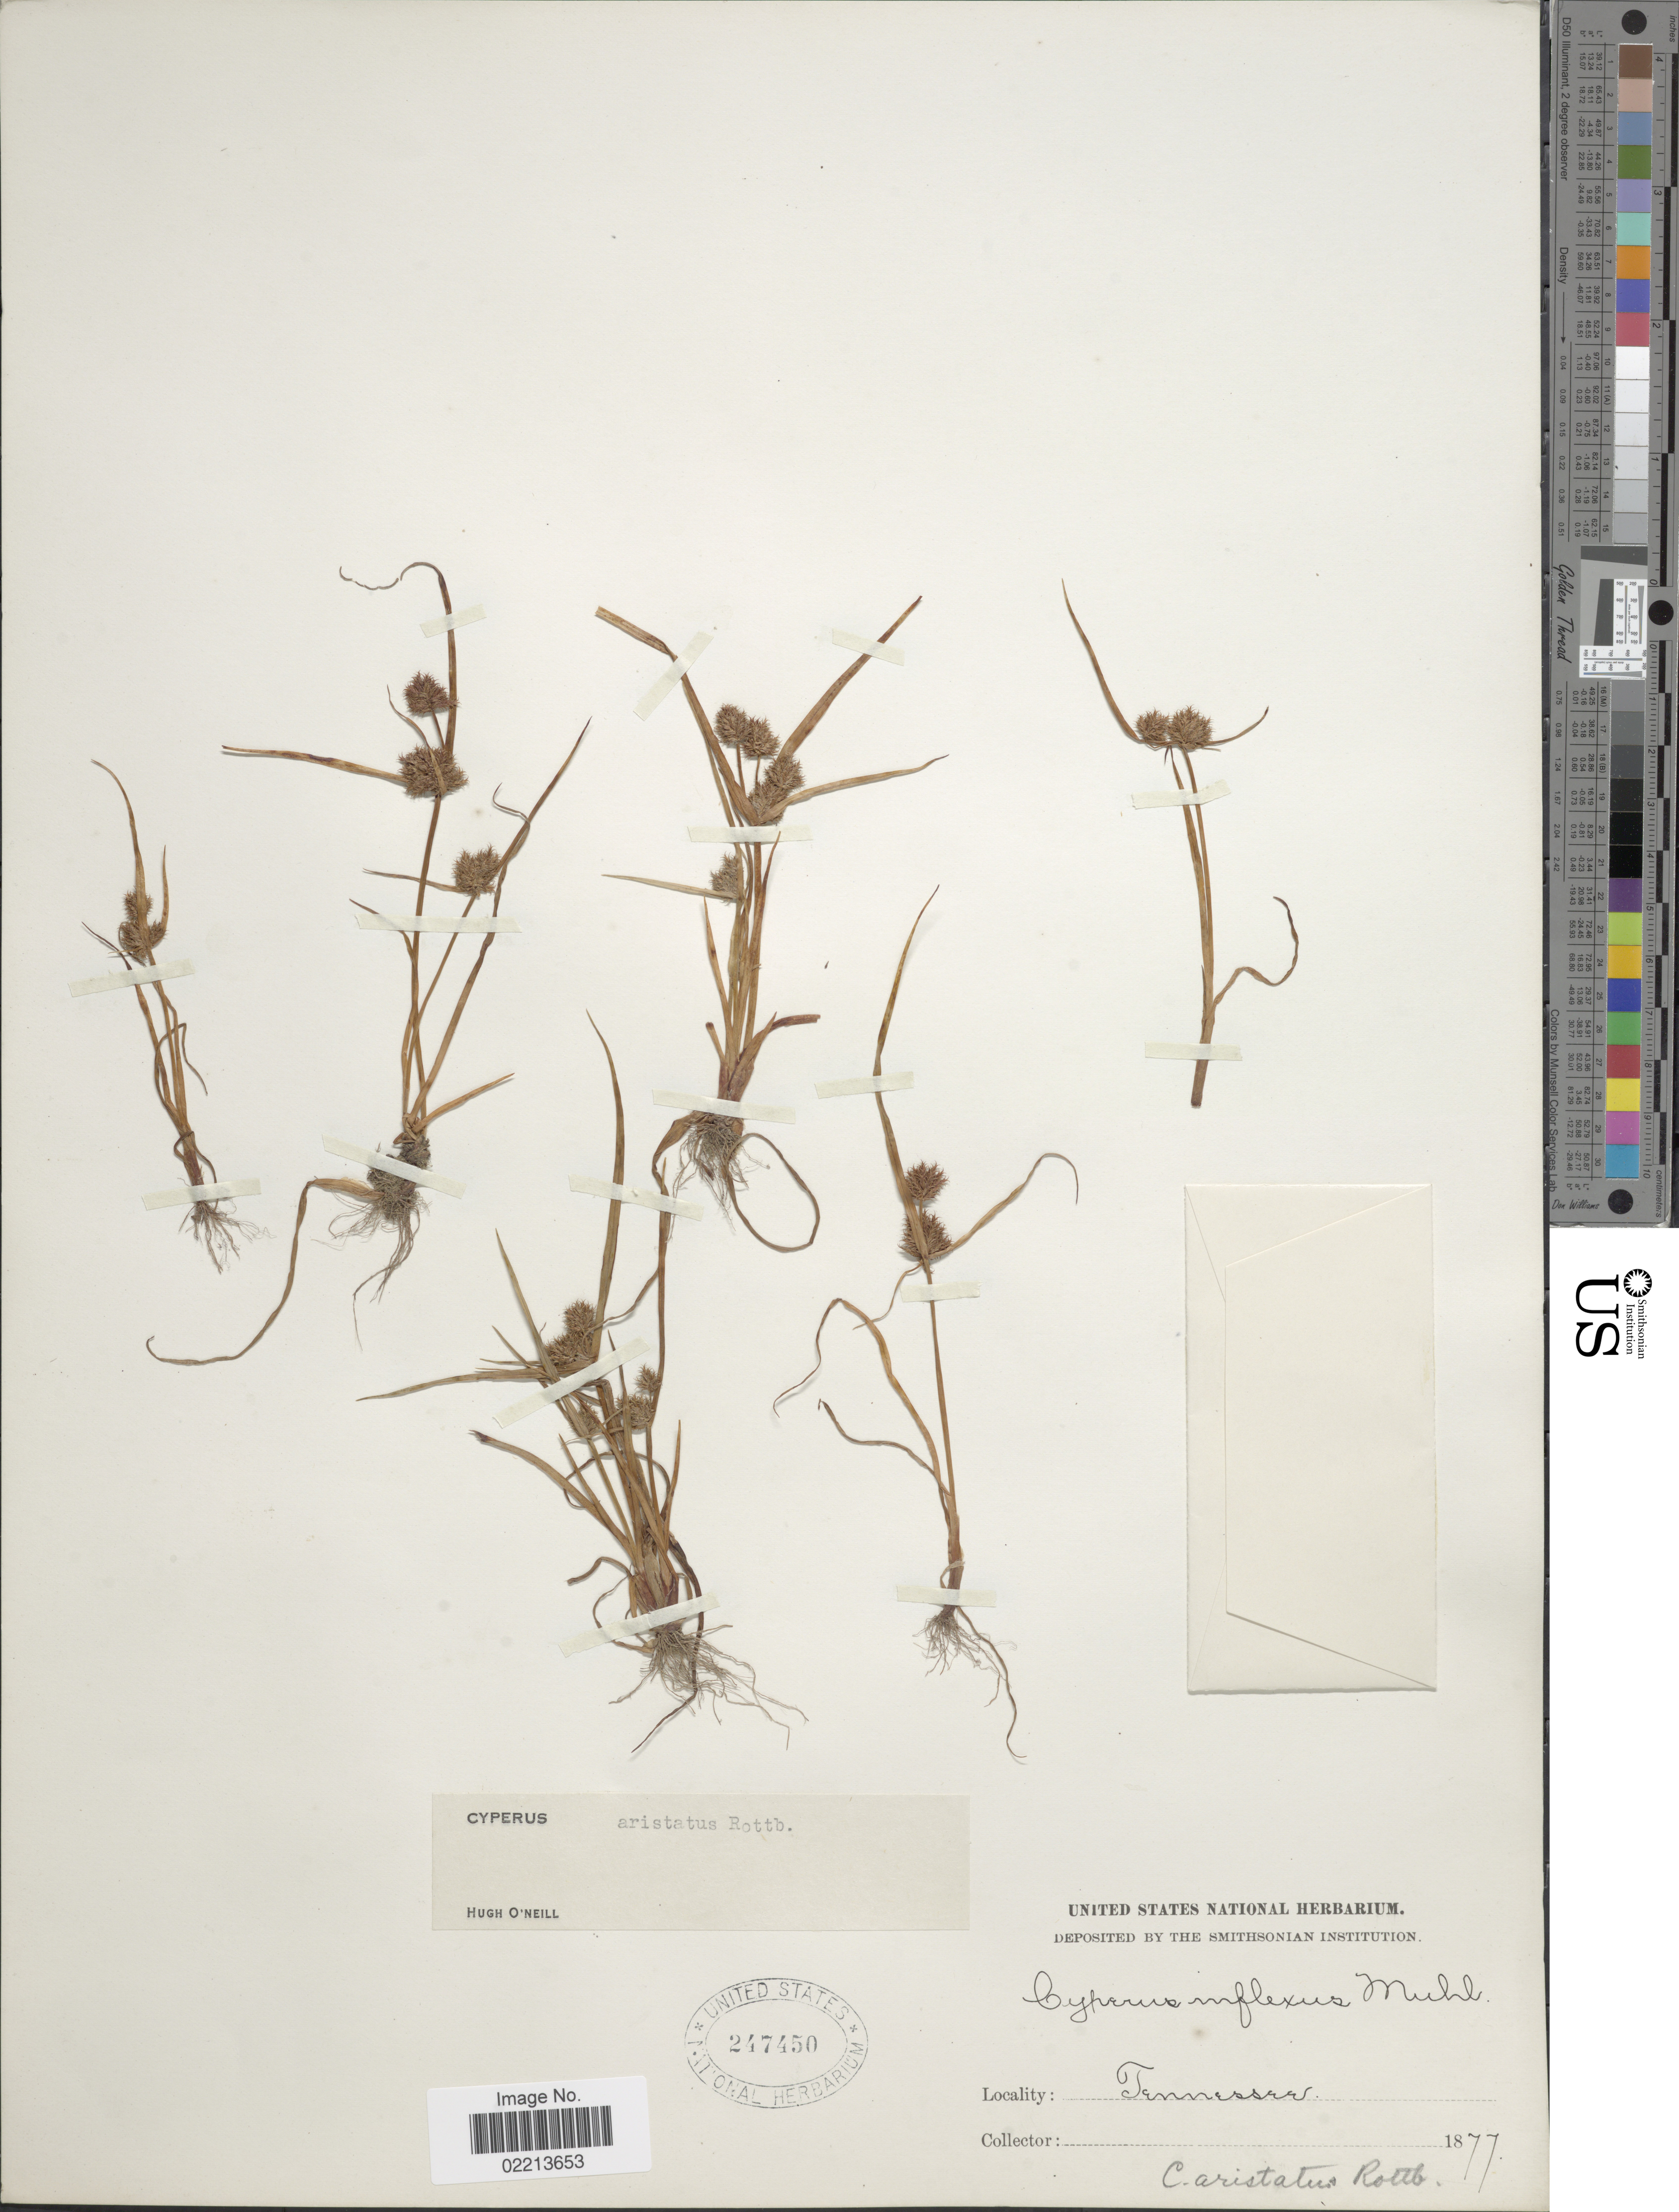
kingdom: Plantae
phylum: Tracheophyta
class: Liliopsida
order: Poales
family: Cyperaceae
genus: Cyperus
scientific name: Cyperus squarrosus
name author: L.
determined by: Strong, Mark T., (BOT), Smithsonian Institution - National Museum of Natural History (UNITED STATES)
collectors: ex herb. United States National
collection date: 1877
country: United States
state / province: Tennessee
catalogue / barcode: US 247450